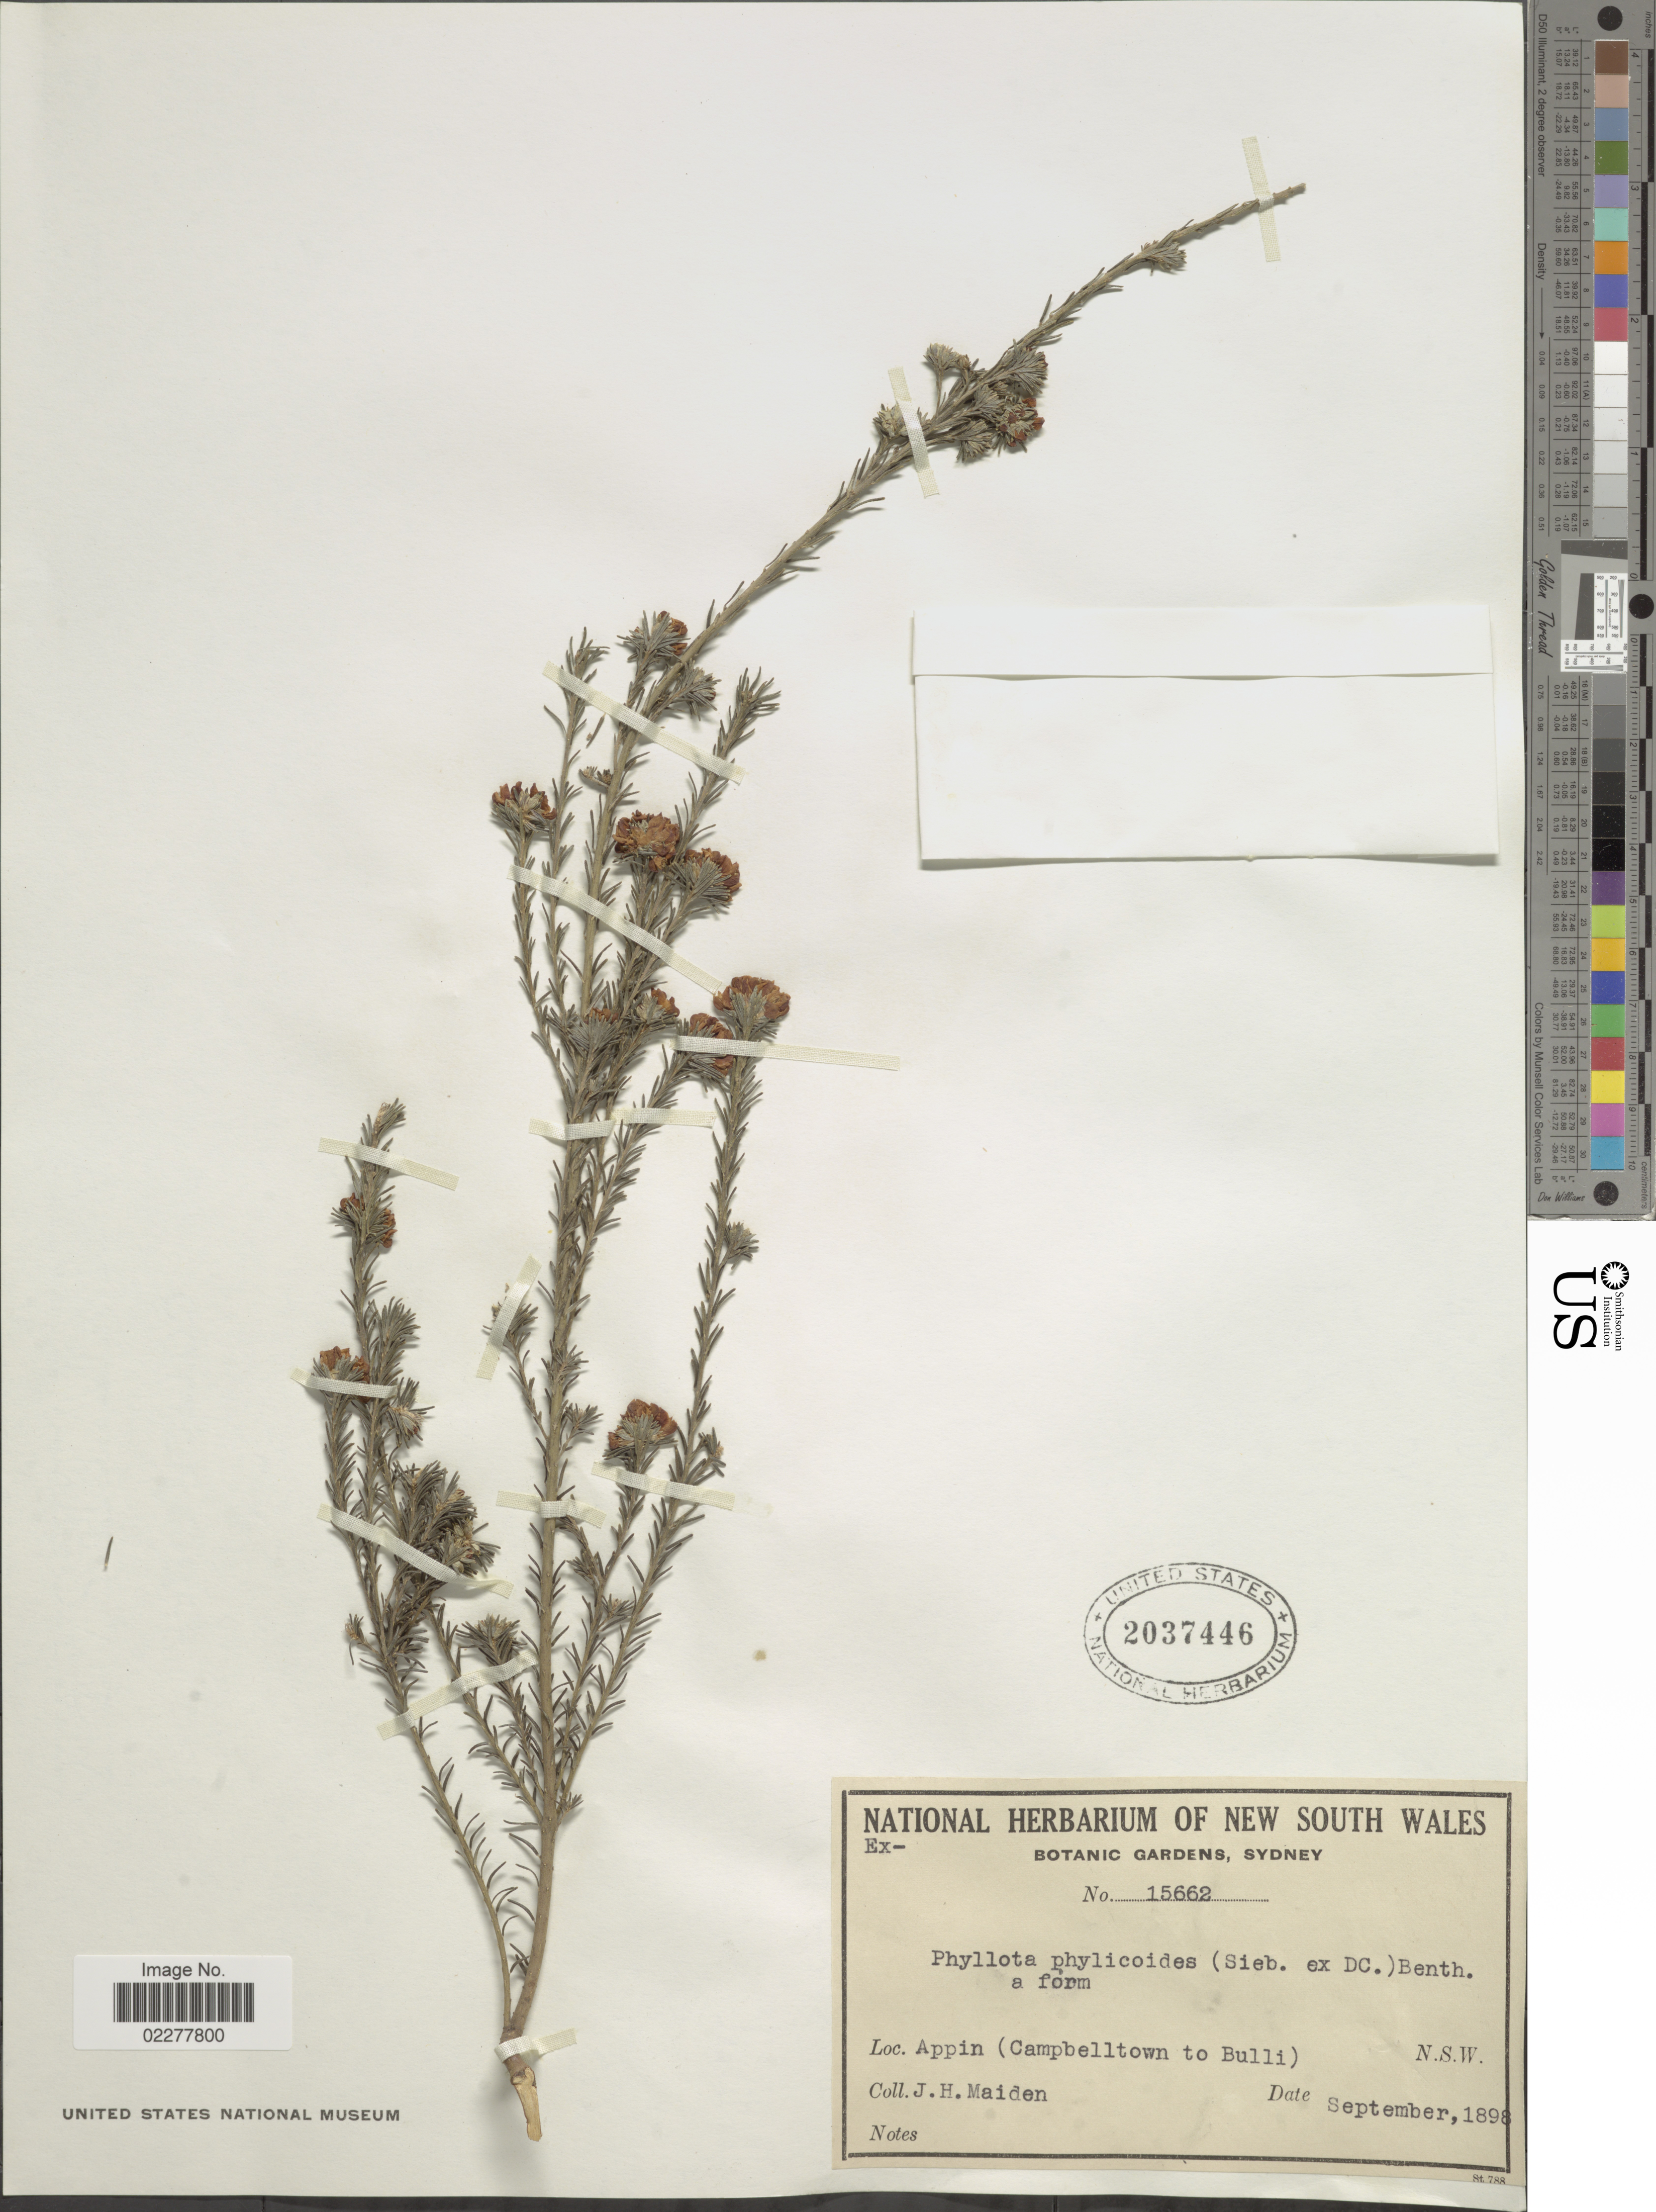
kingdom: Plantae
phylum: Tracheophyta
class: Magnoliopsida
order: Fabales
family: Fabaceae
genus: Phyllota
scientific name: Phyllota phylicoides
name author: Benth.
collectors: J. Maiden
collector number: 15662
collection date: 1898-09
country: Australia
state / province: New South Wales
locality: Appin (Campbelltown to Bulli).N.S.W.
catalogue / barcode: US 2037446